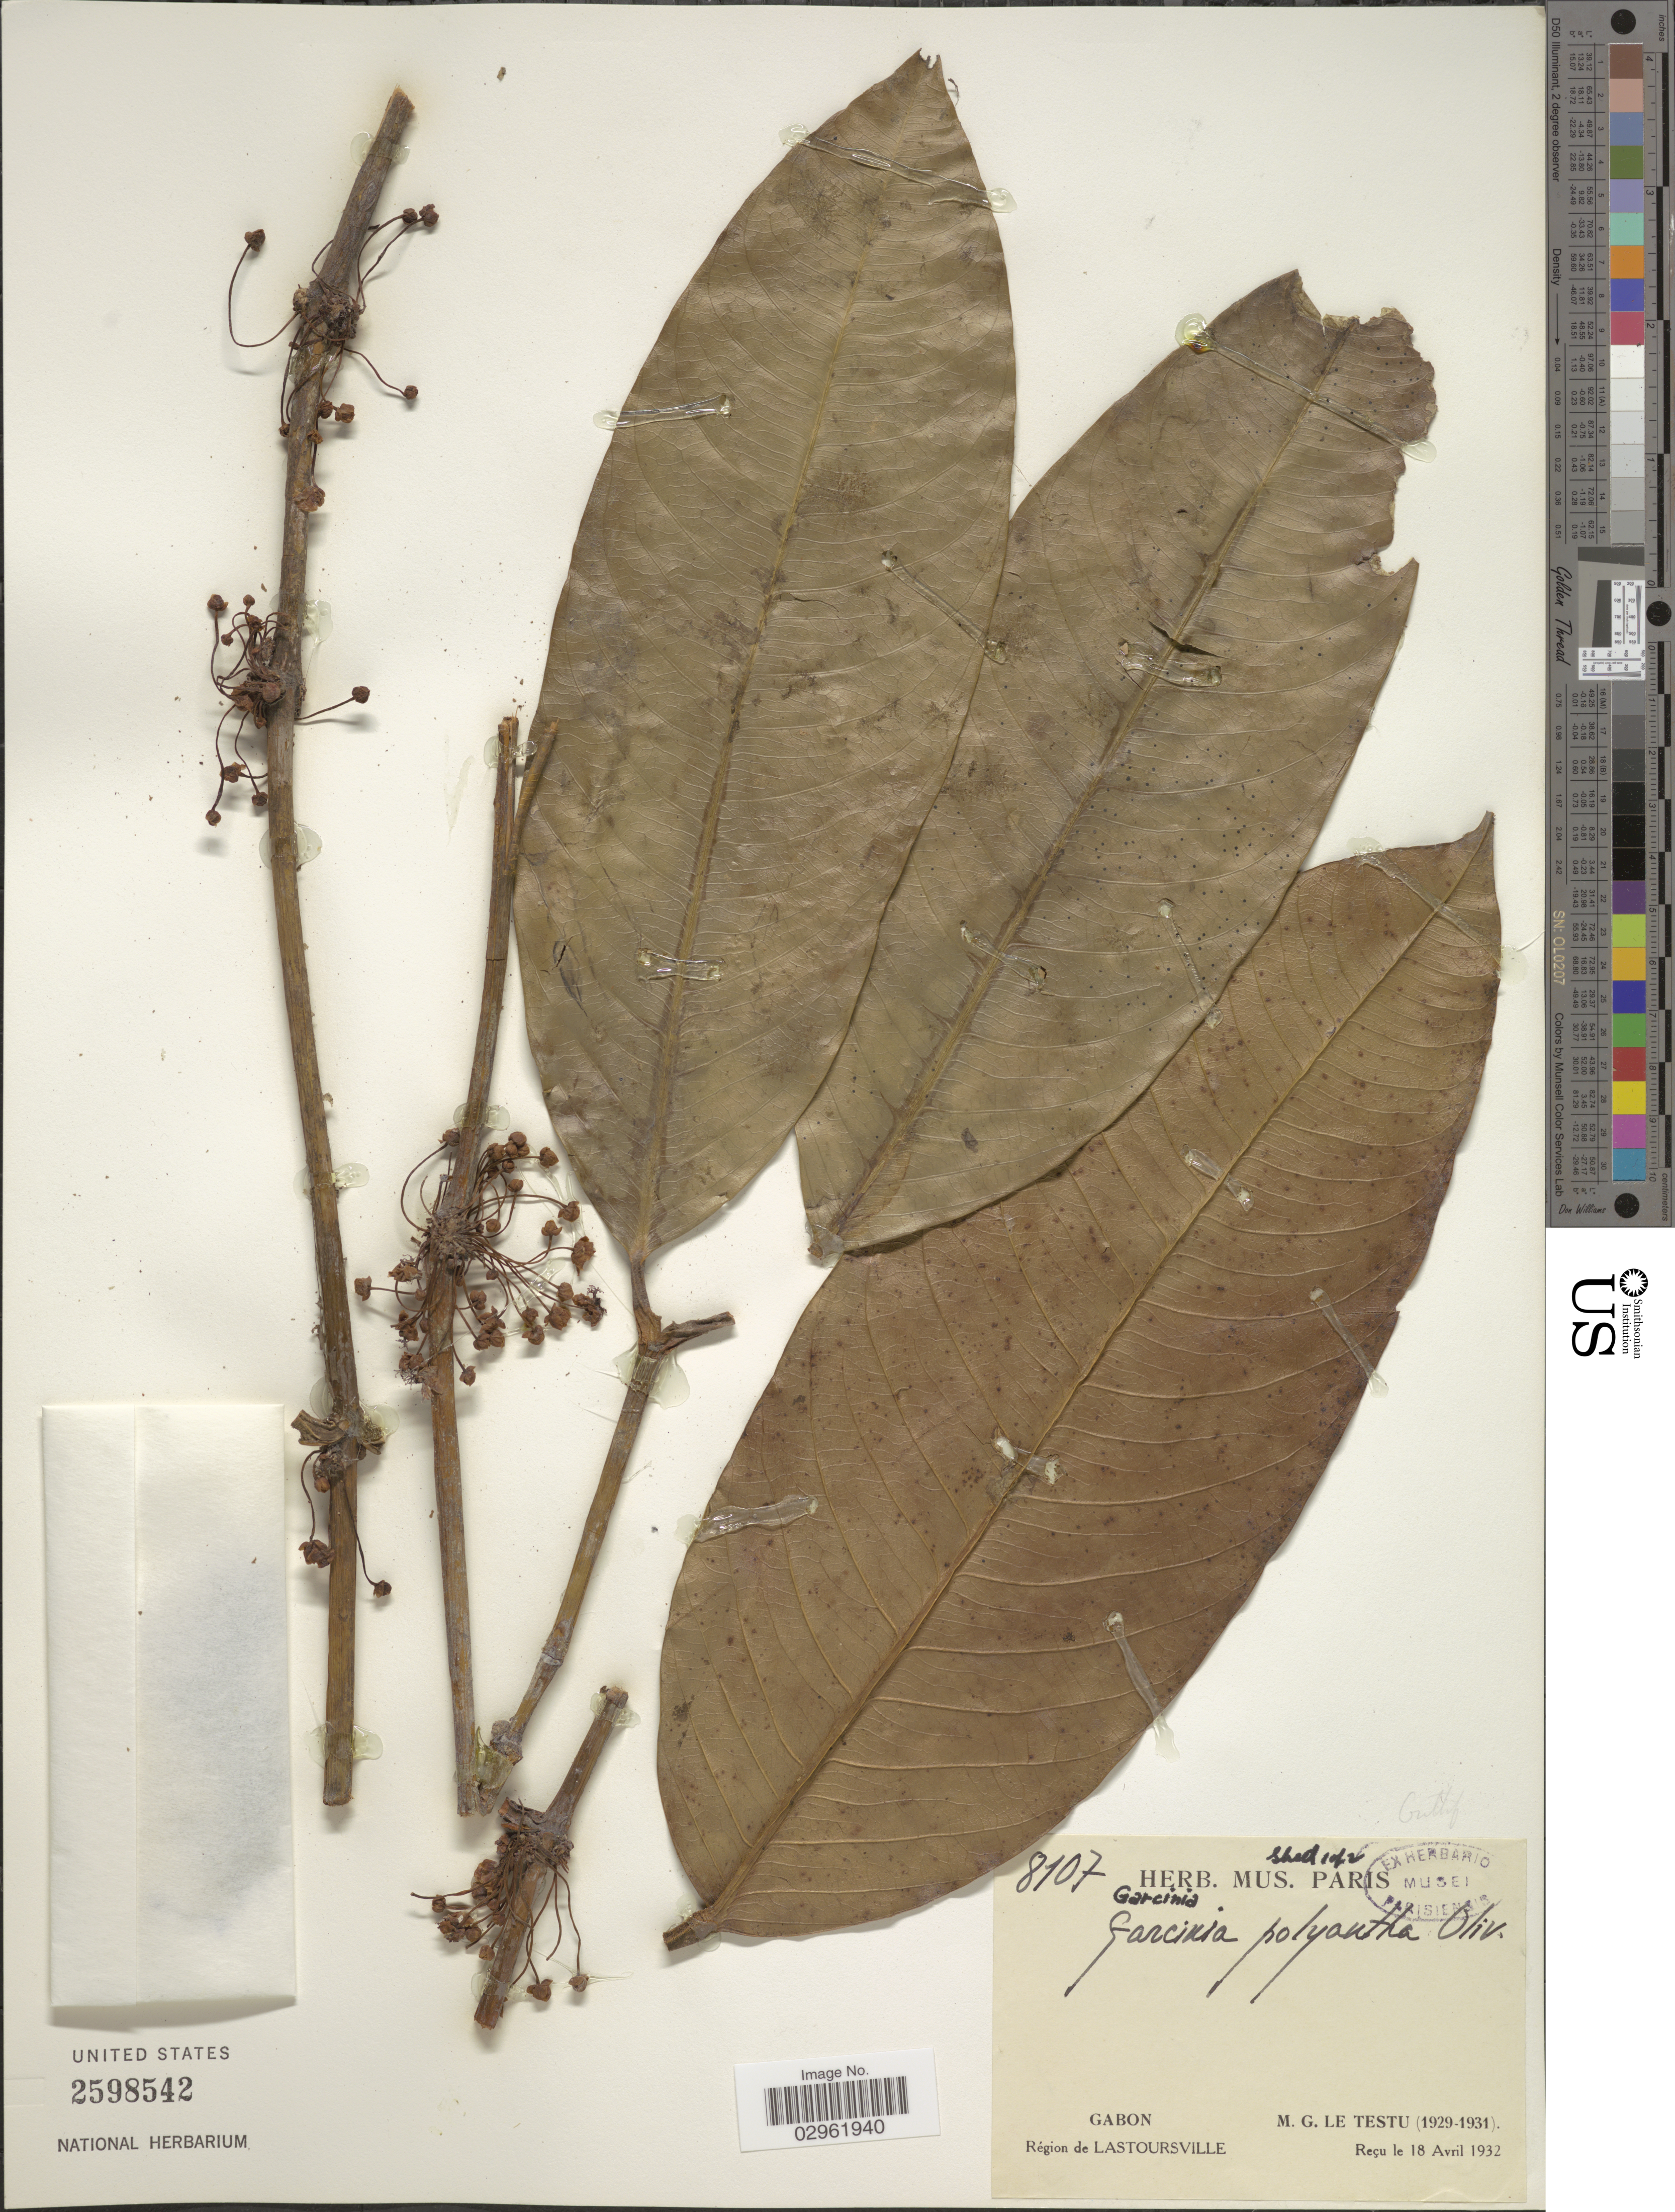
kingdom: Plantae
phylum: Tracheophyta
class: Magnoliopsida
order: Malpighiales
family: Clusiaceae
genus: Garcinia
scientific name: Garcinia polyantha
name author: Oliv.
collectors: G. Le Testu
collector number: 8107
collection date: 1929/1931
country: Gabon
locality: Région de Lastoursville.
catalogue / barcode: US 2598542